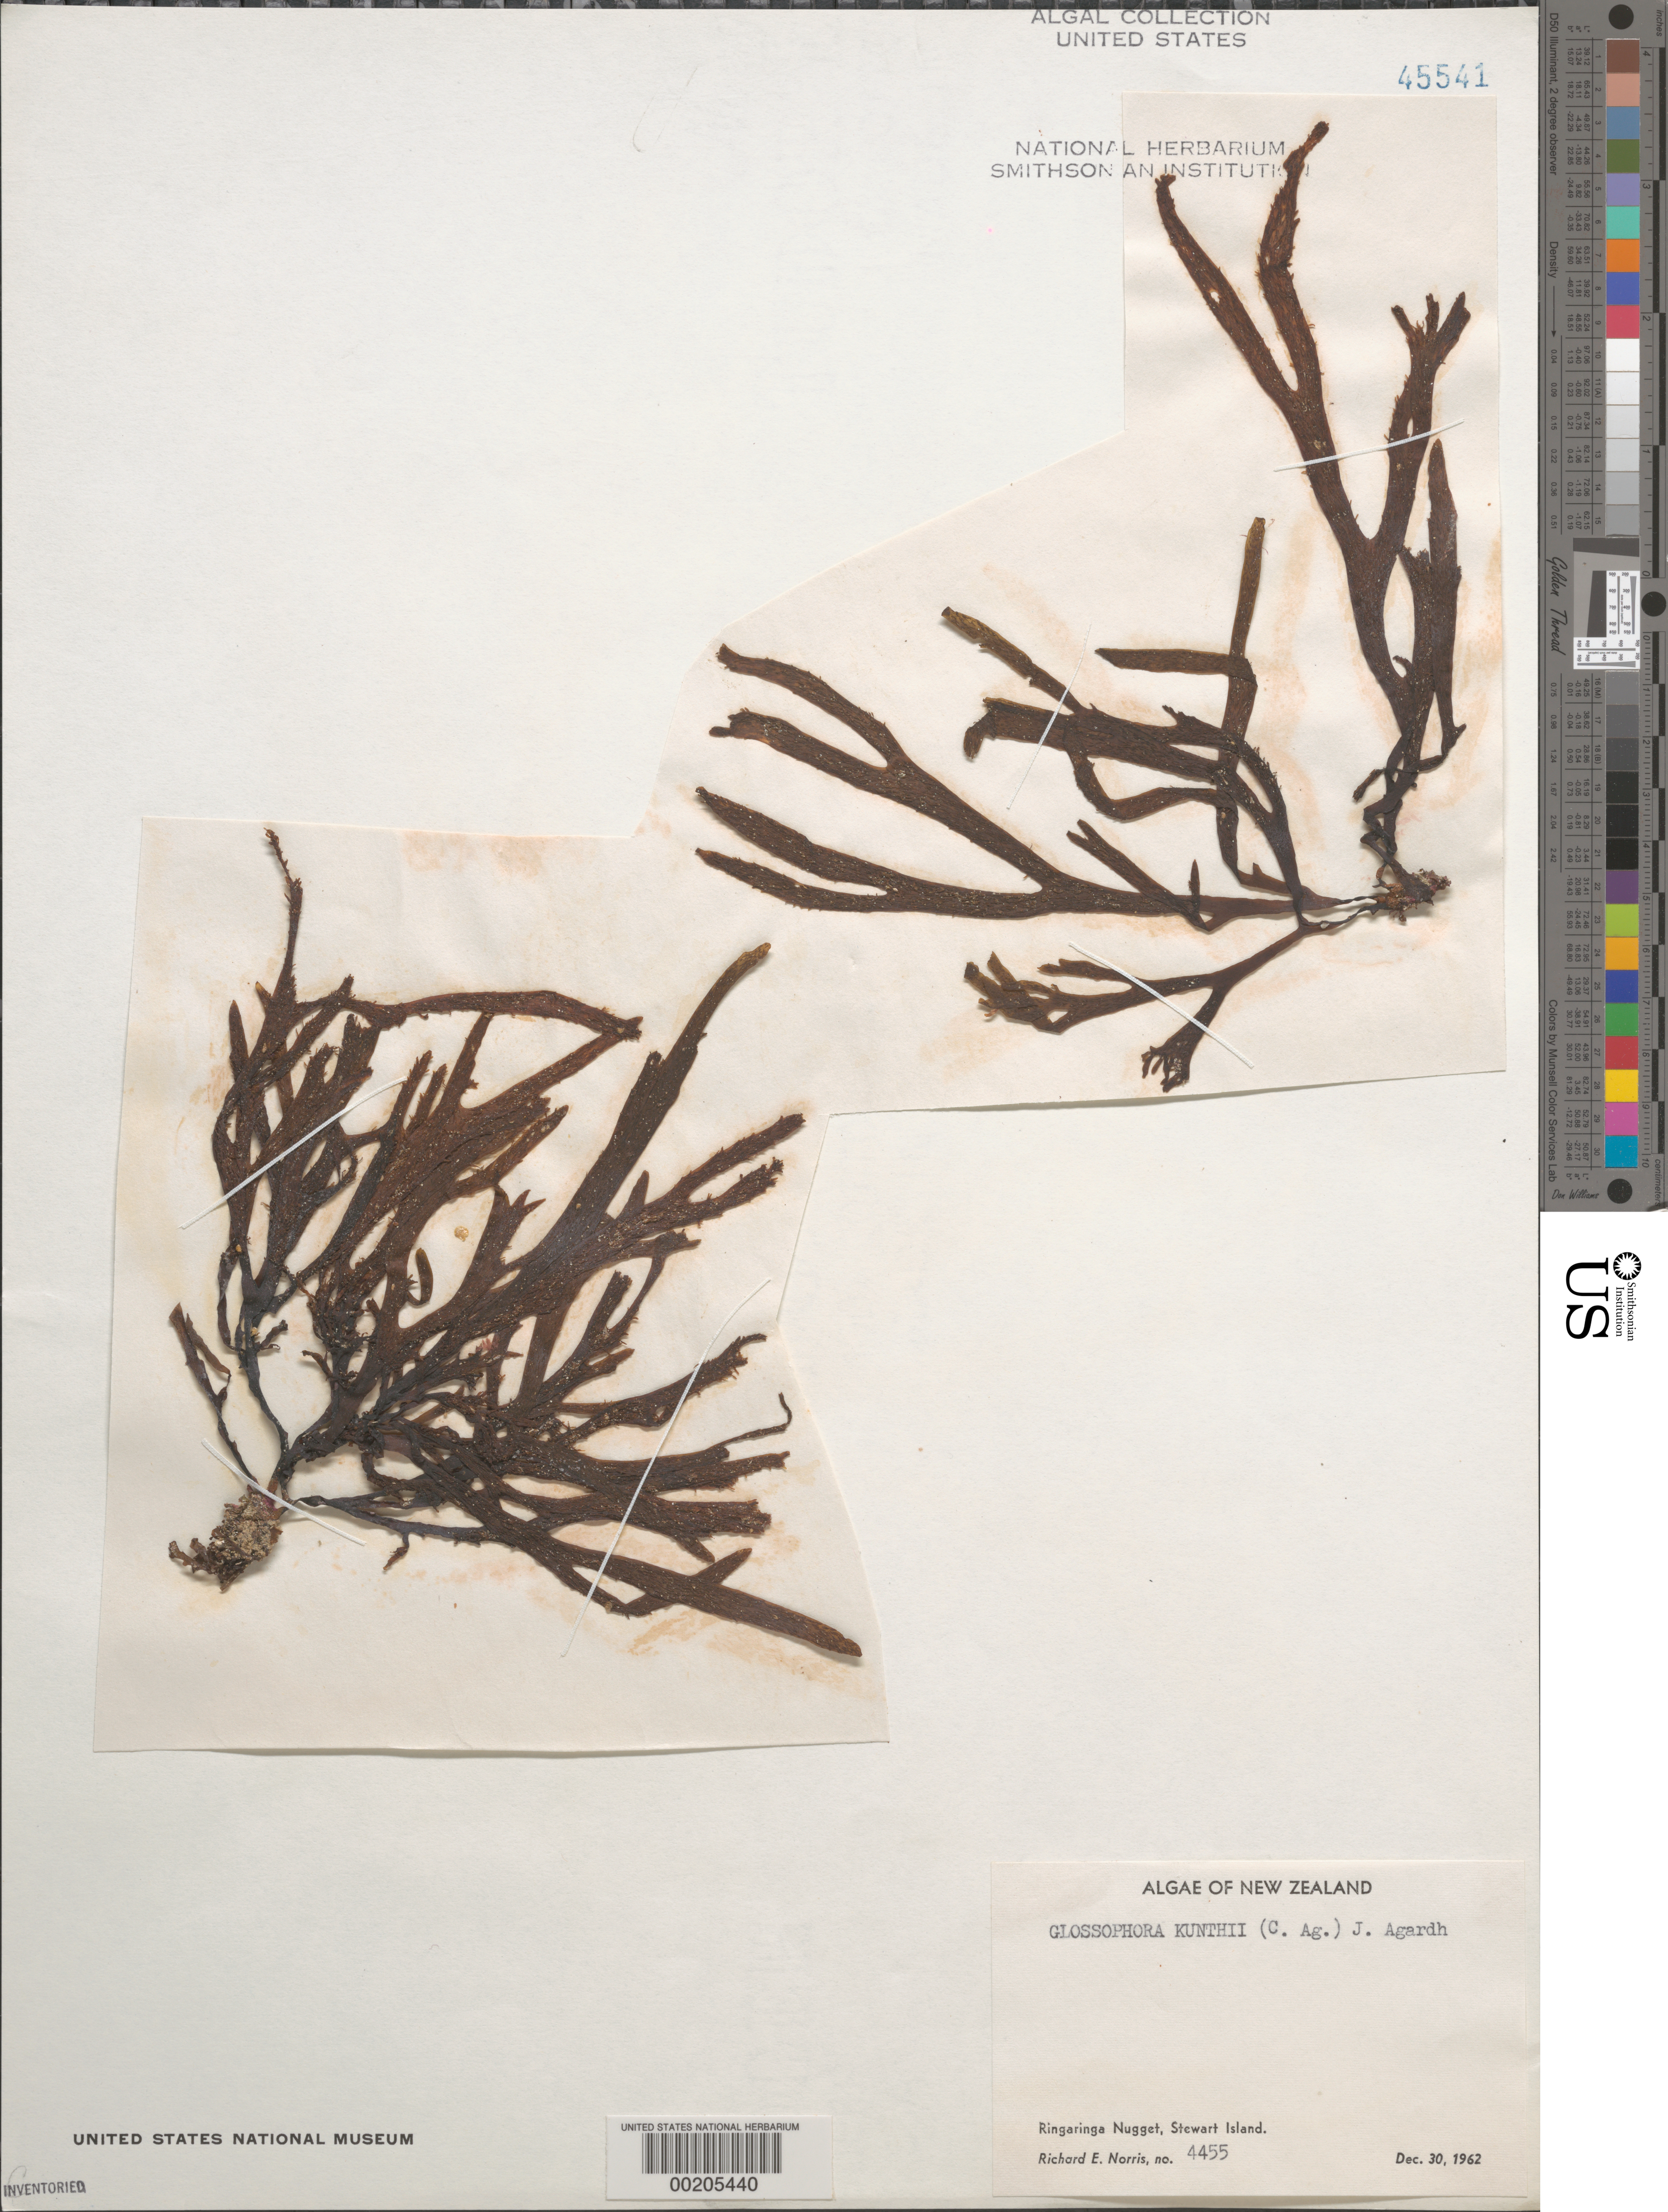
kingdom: Chromista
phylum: Ochrophyta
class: Phaeophyceae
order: Dictyotales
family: Dictyotaceae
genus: Dictyota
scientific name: Dictyota kunthii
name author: (C. Agardh) Grev.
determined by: Algae name updating Project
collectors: R. E. Norris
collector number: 4455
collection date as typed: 30 Dec 1962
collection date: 1962-12-30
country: New Zealand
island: Stewart Island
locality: Ringaringa Nugget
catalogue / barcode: US 45541